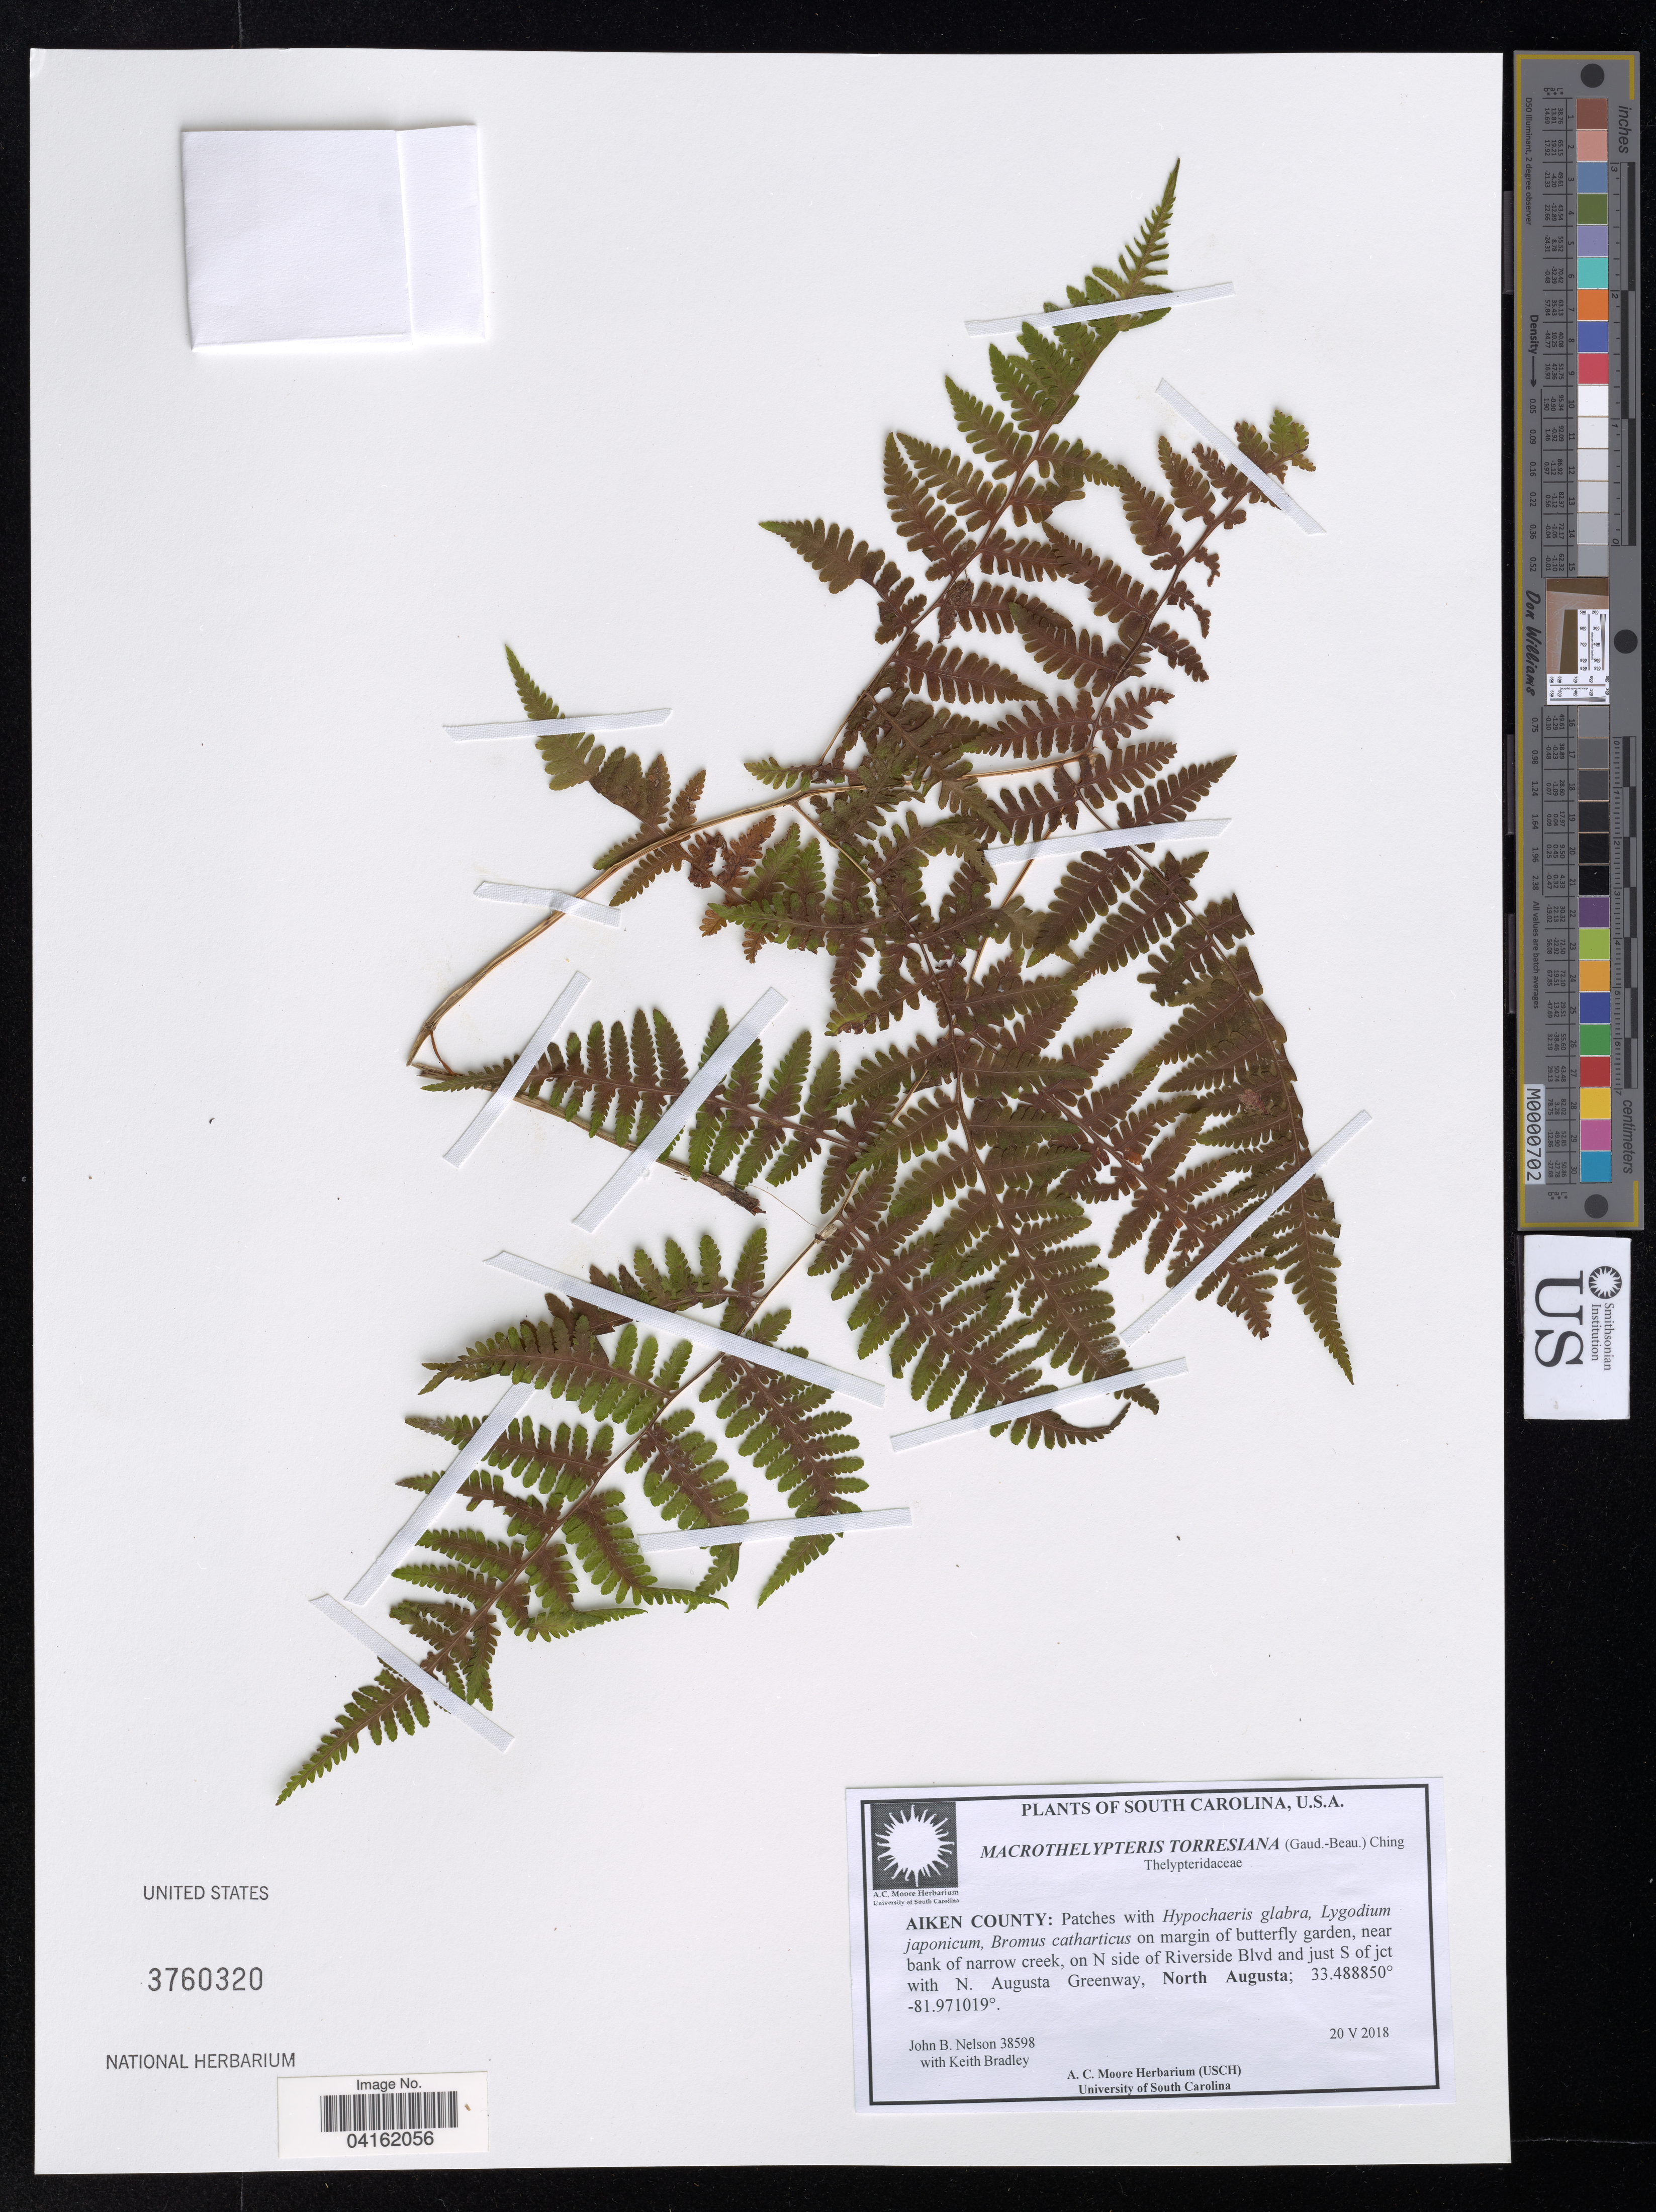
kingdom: Plantae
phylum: Tracheophyta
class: Polypodiopsida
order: Polypodiales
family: Thelypteridaceae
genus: Macrothelypteris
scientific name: Macrothelypteris torresiana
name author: (Gaudich.) Ching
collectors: J. Nelson & K. Bradley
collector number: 38598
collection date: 2018-05-20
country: United States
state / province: South Carolina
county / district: Aiken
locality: Aiken County: on margin of butterfly garden, near bank of narrow creek, on N side of Riverside Blvd and just S of jct with N. Augusta Greenway, North Augusta.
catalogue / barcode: US 3760320